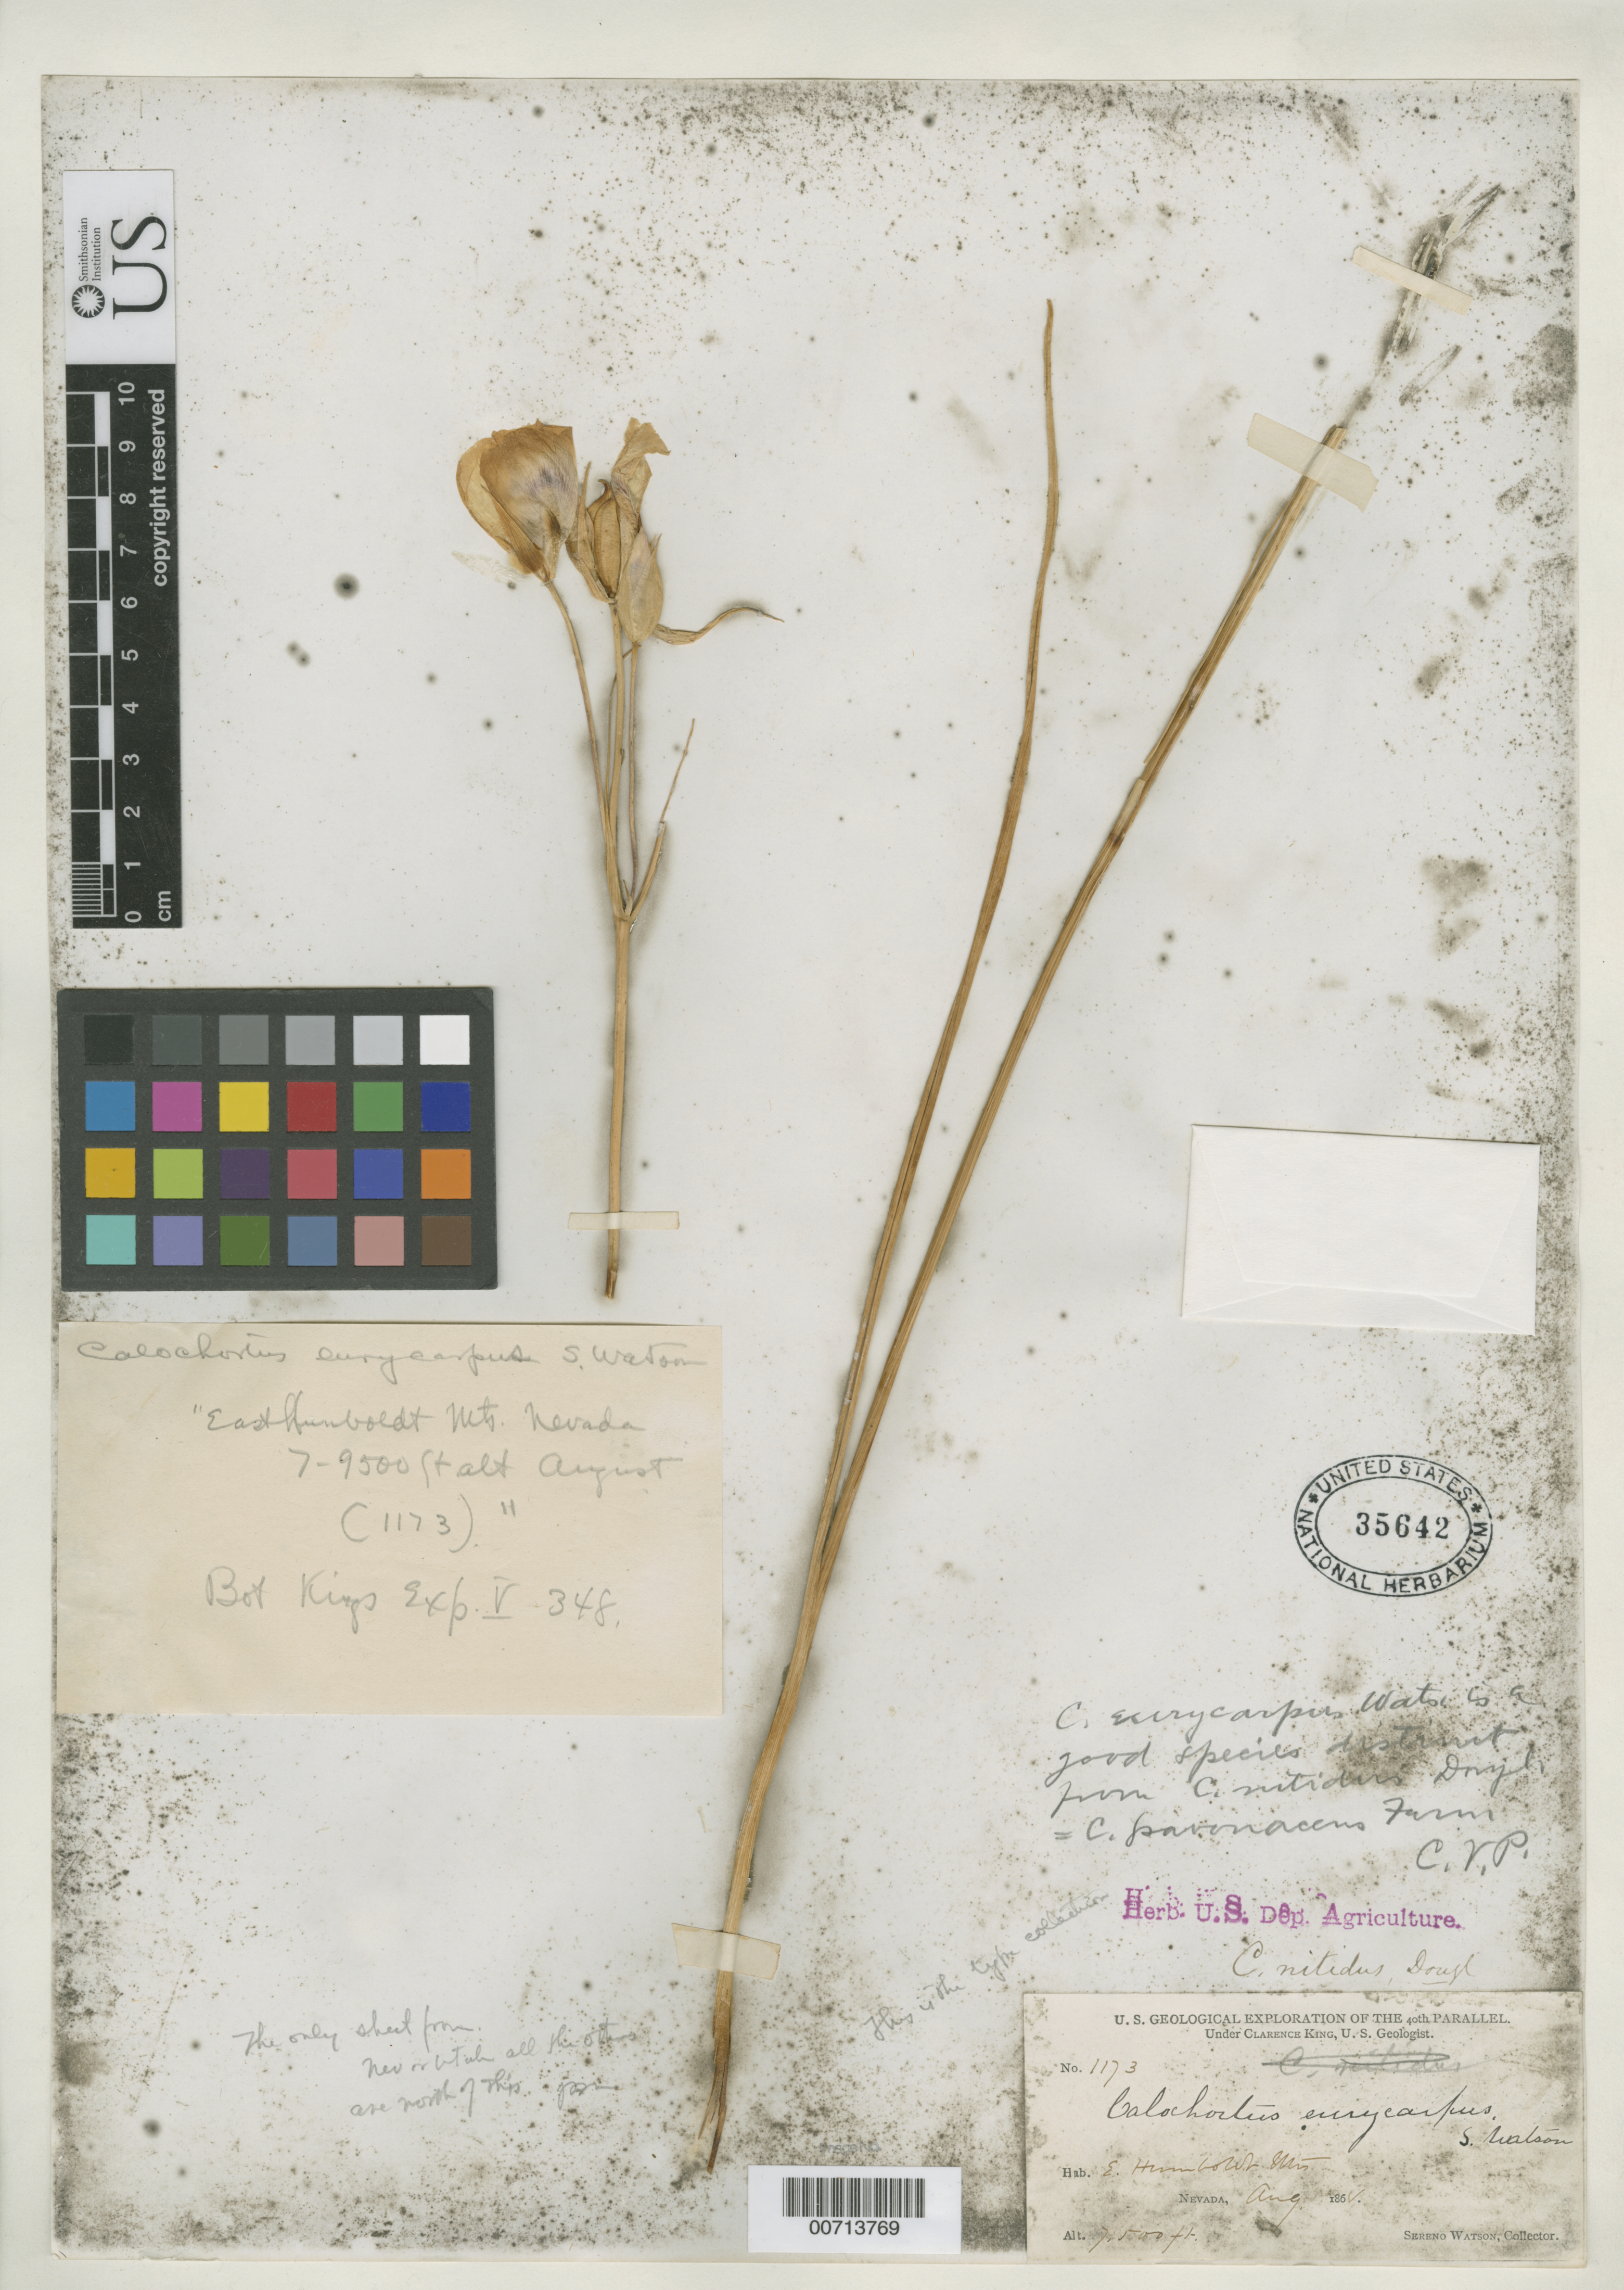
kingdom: Plantae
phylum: Tracheophyta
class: Liliopsida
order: Liliales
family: Liliaceae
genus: Calochortus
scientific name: Calochortus eurycarpus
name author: S. Watson in C. King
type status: Holotype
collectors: S. Watson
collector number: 1173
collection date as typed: Aug 1868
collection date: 1868-08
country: United States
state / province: Nevada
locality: East Humboldt Mountains.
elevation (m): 2134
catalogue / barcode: US 35642